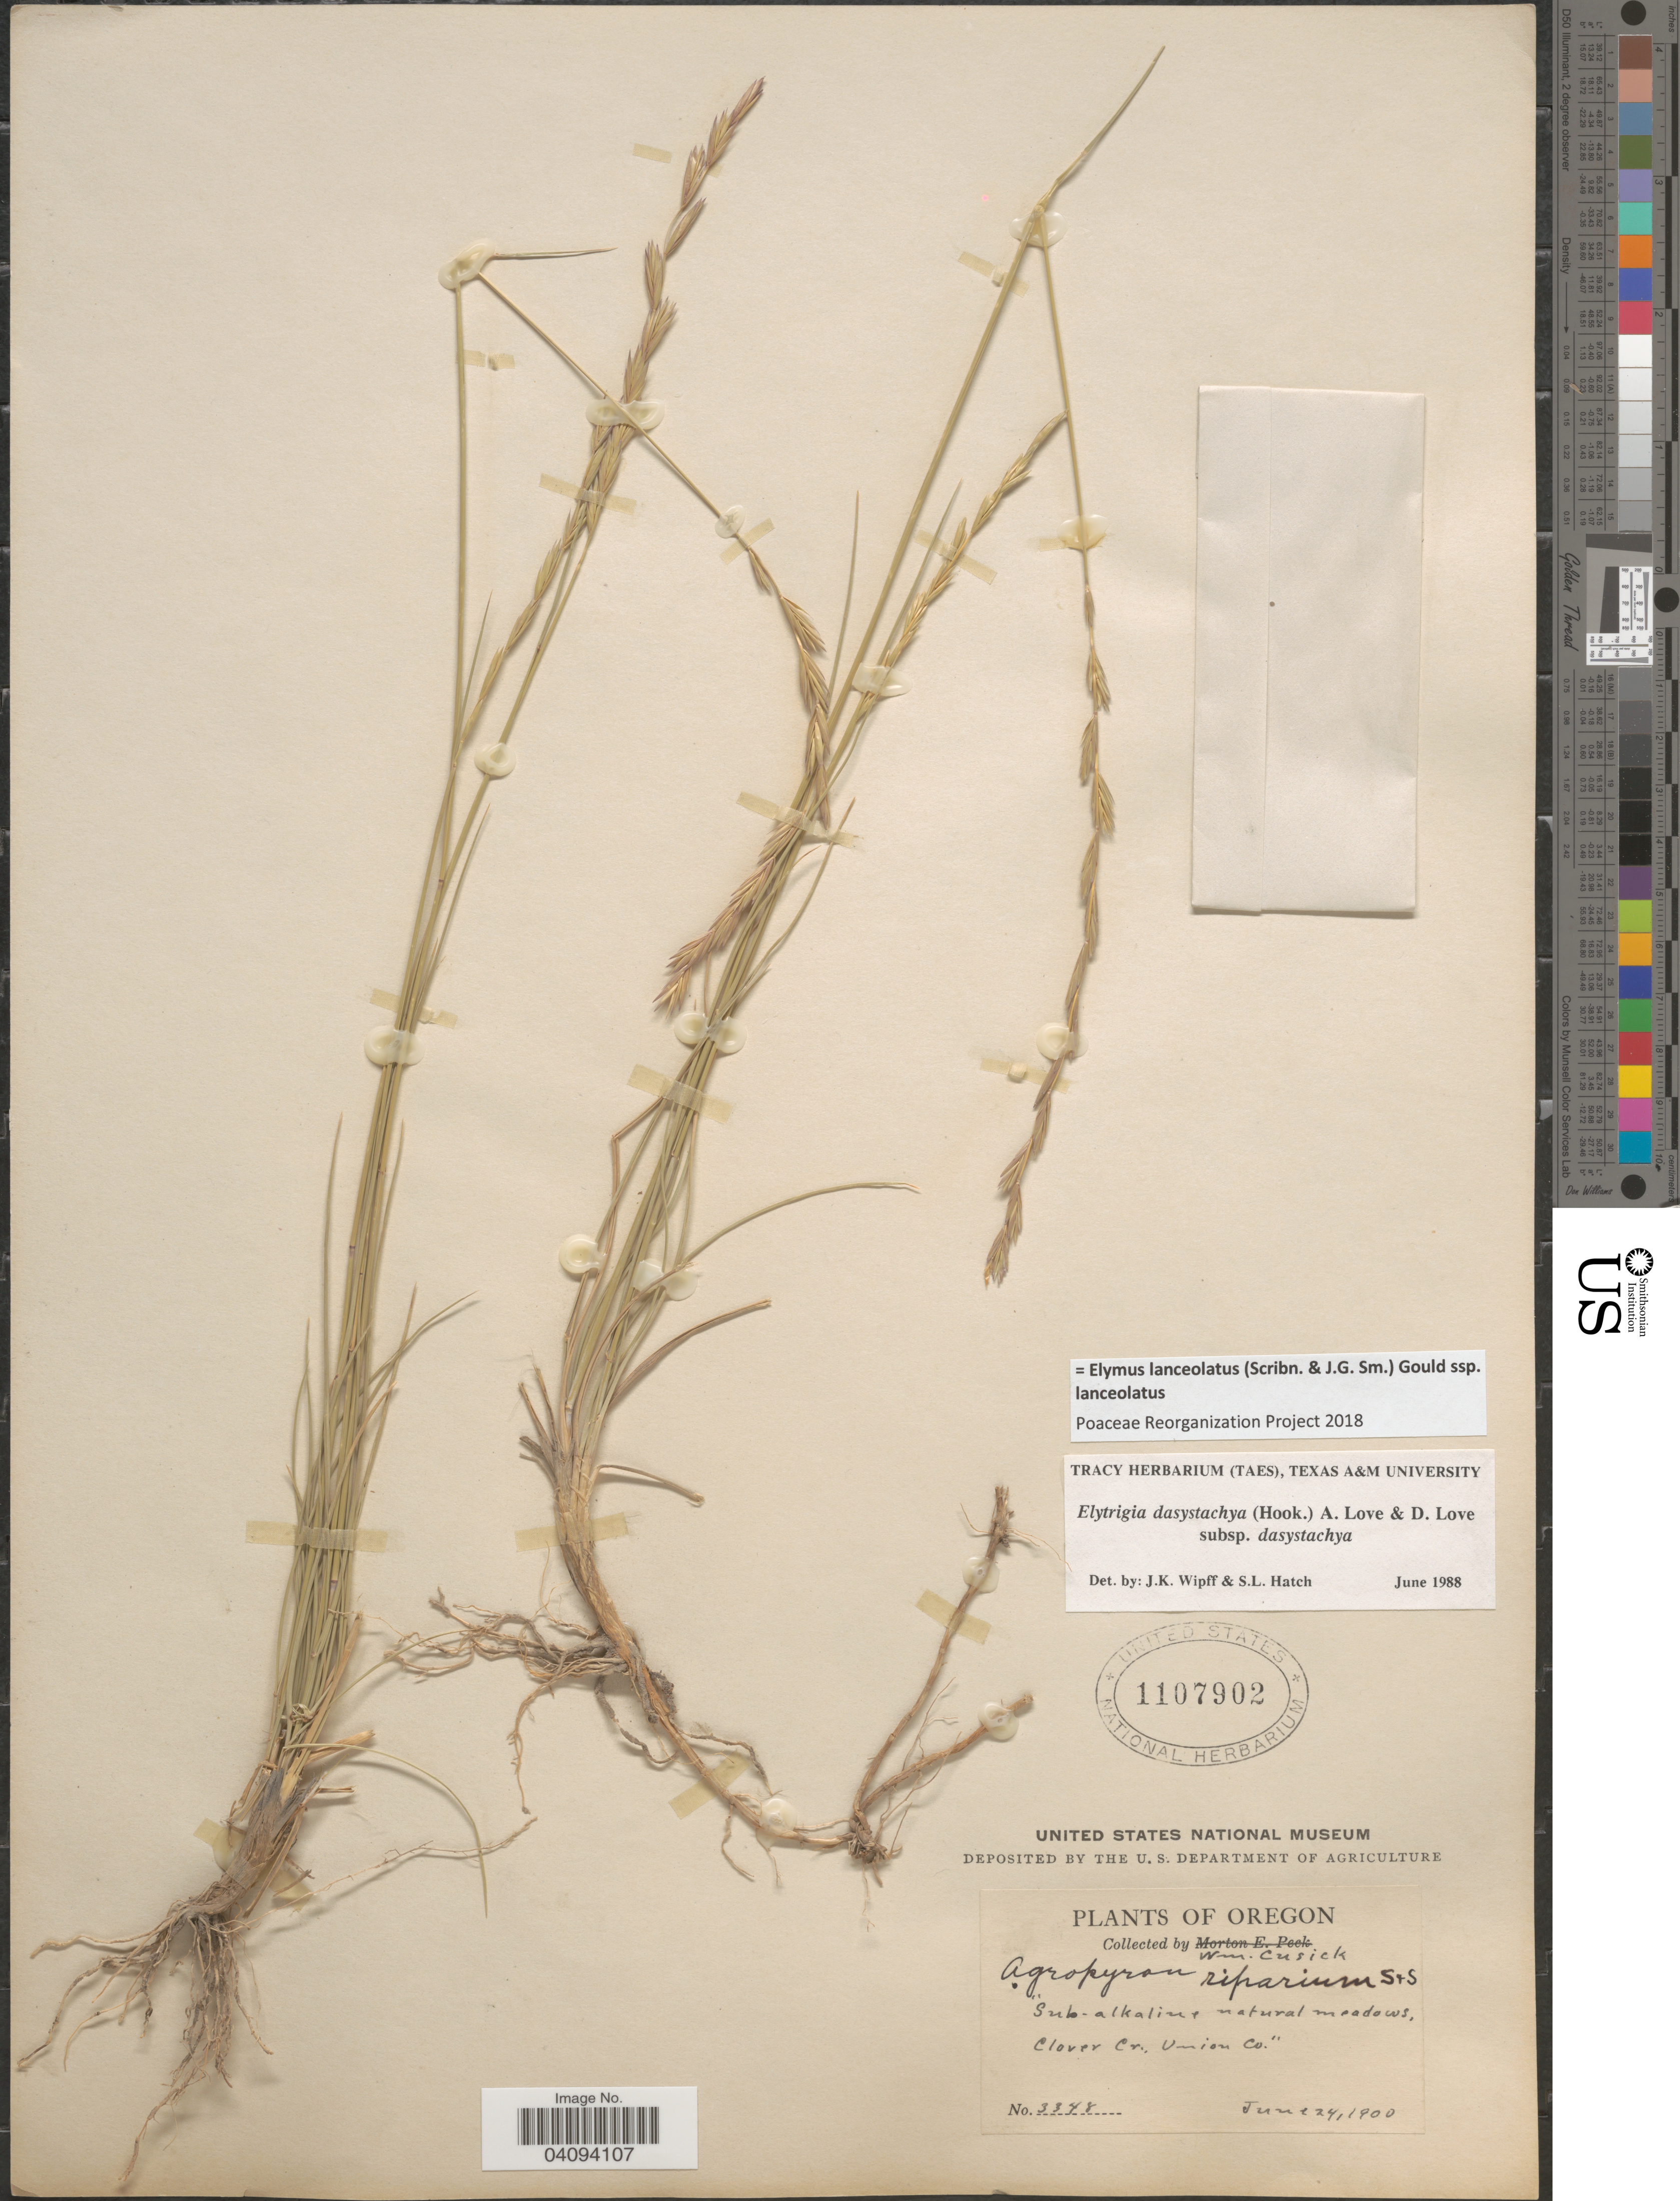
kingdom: Plantae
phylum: Tracheophyta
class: Liliopsida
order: Poales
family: Poaceae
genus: Elymus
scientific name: Elymus lanceolatus subsp. lanceolatus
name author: (Scribn. & J.G. Sm.) Gould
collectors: W. C. Cusick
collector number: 3348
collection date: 1900-06-24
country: United States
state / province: Oregon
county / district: Union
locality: Clover Cr., Union Co.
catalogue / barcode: US 1107902